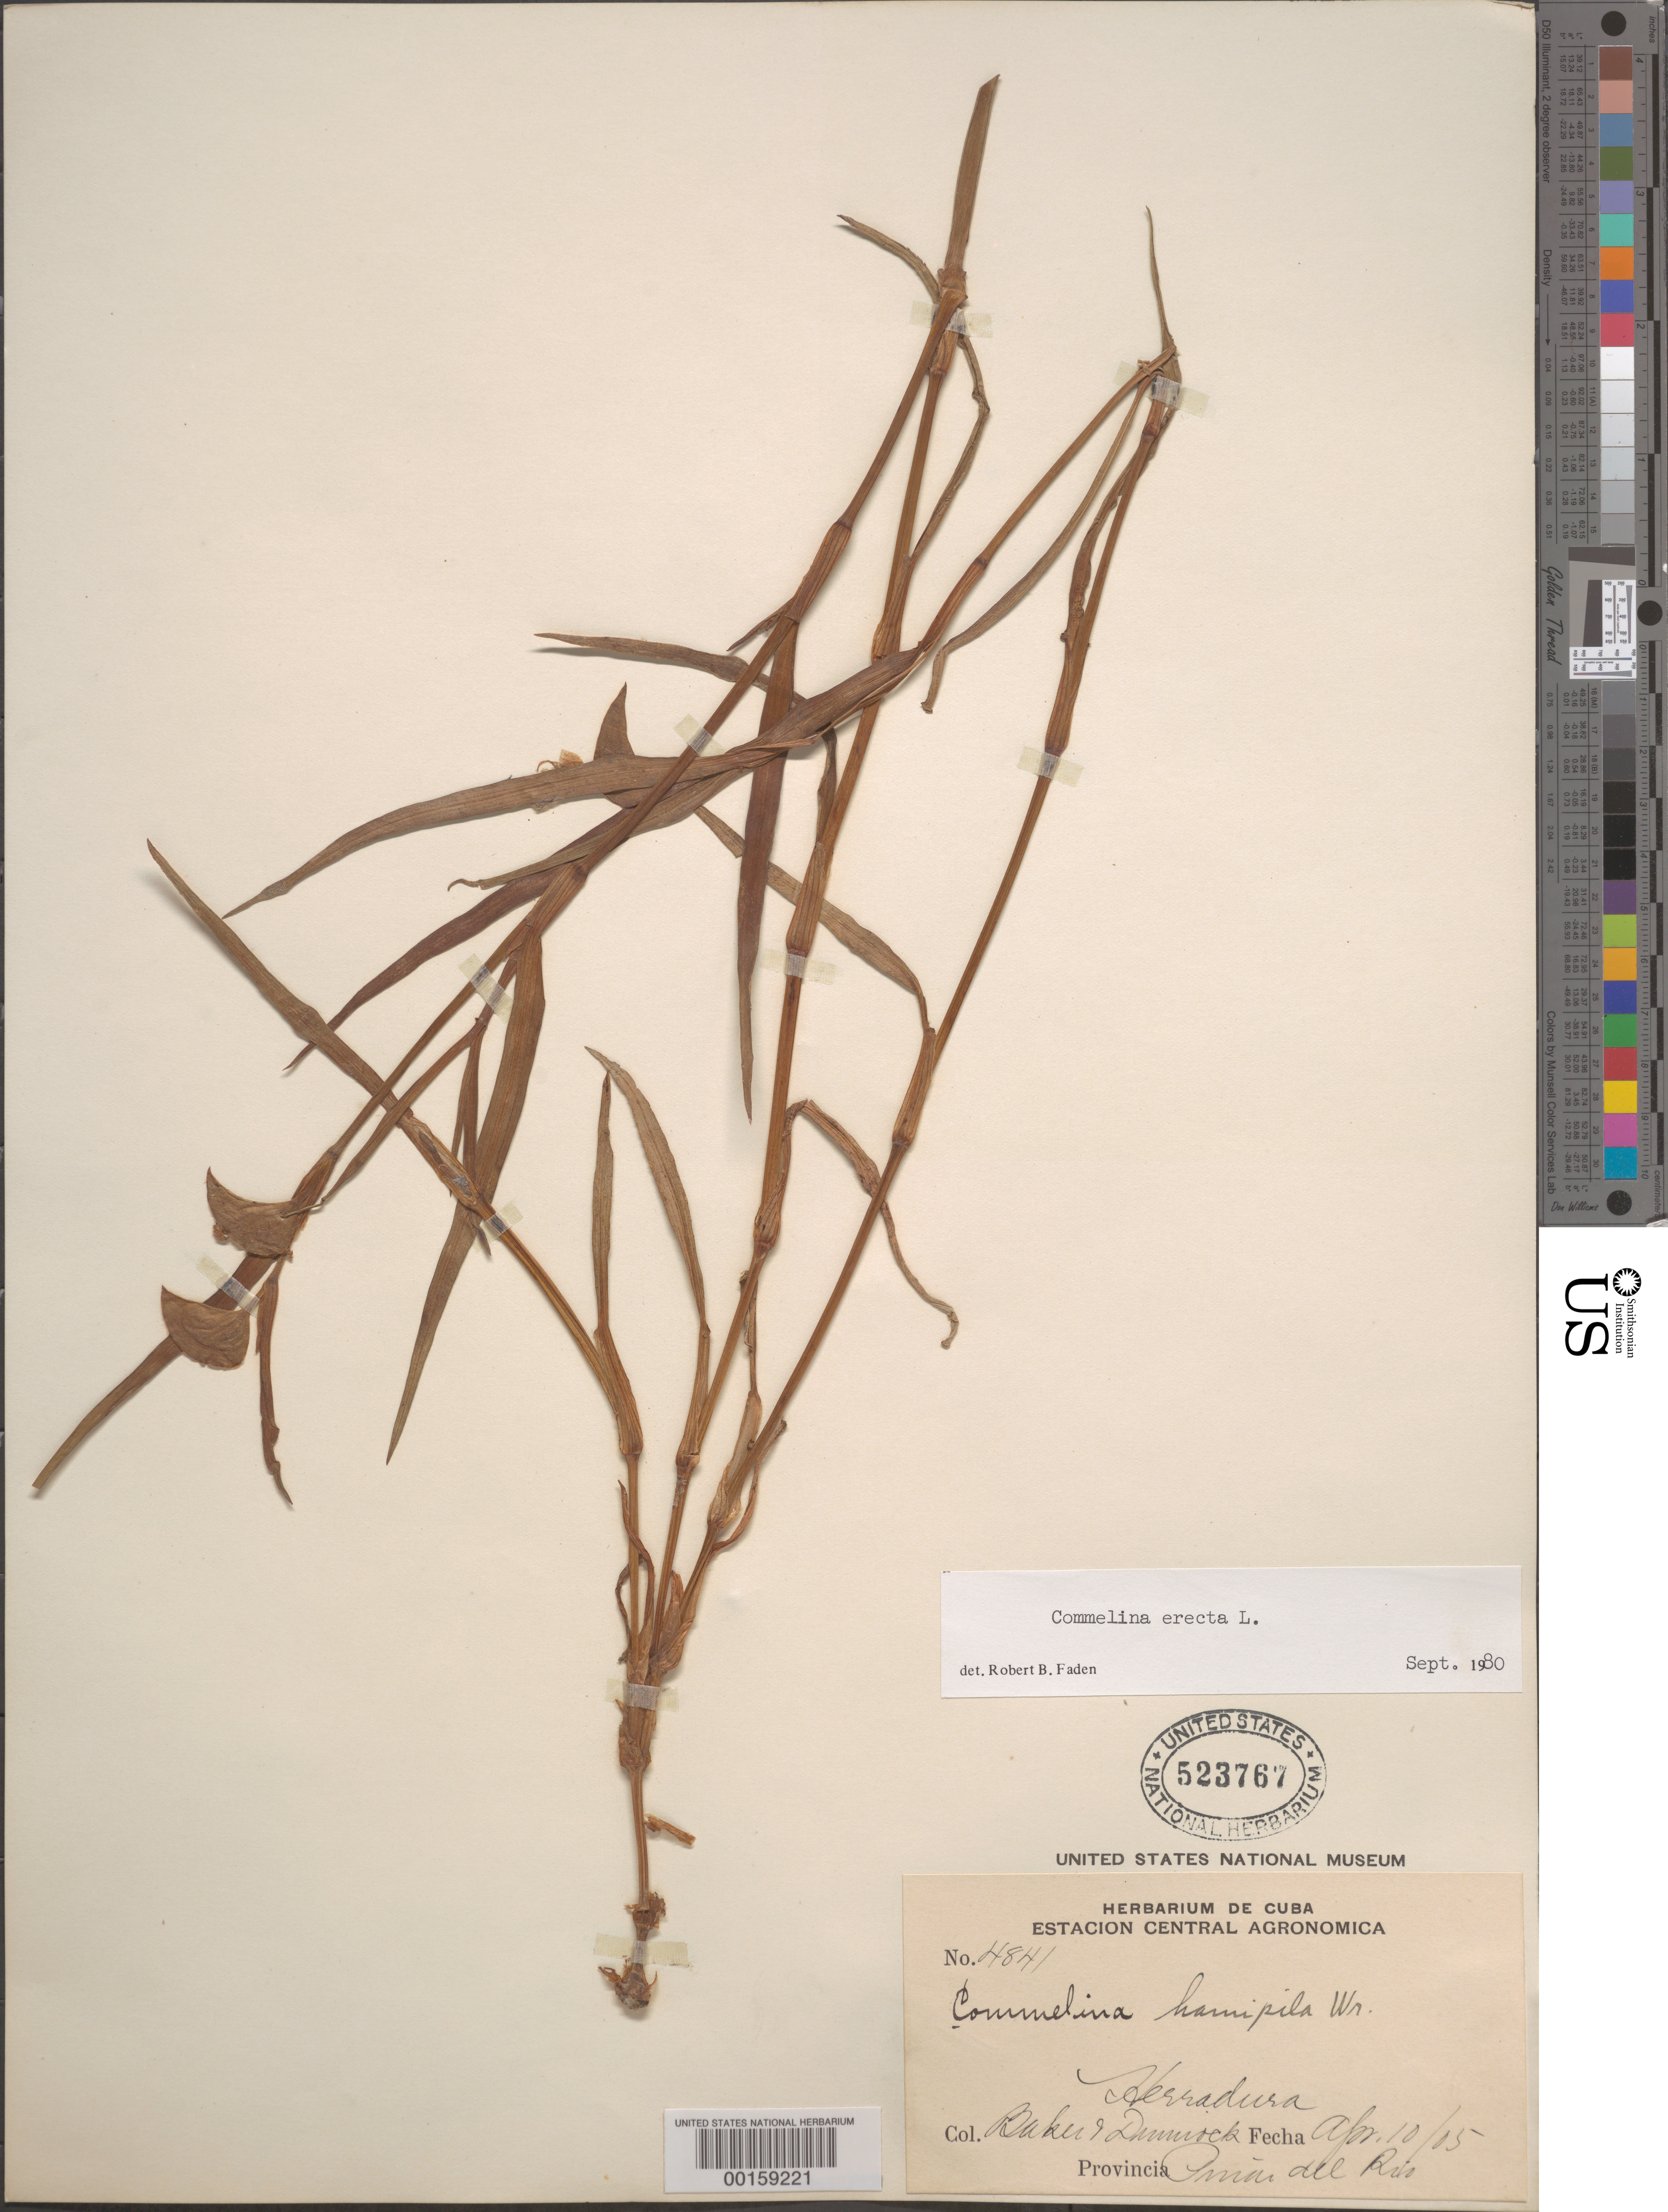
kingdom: Plantae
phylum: Tracheophyta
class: Liliopsida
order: Commelinales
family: Commelinaceae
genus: Commelina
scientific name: Commelina erecta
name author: L.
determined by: Faden, Robert B., (US), Smithsonian Institution - National Museum of Natural History (UNITED STATES)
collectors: -- Baker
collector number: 4841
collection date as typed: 10 Apr 1905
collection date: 1905-04-10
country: Cuba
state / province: Pinar del Río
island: Greater Antilles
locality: Herradura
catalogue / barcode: US 523767